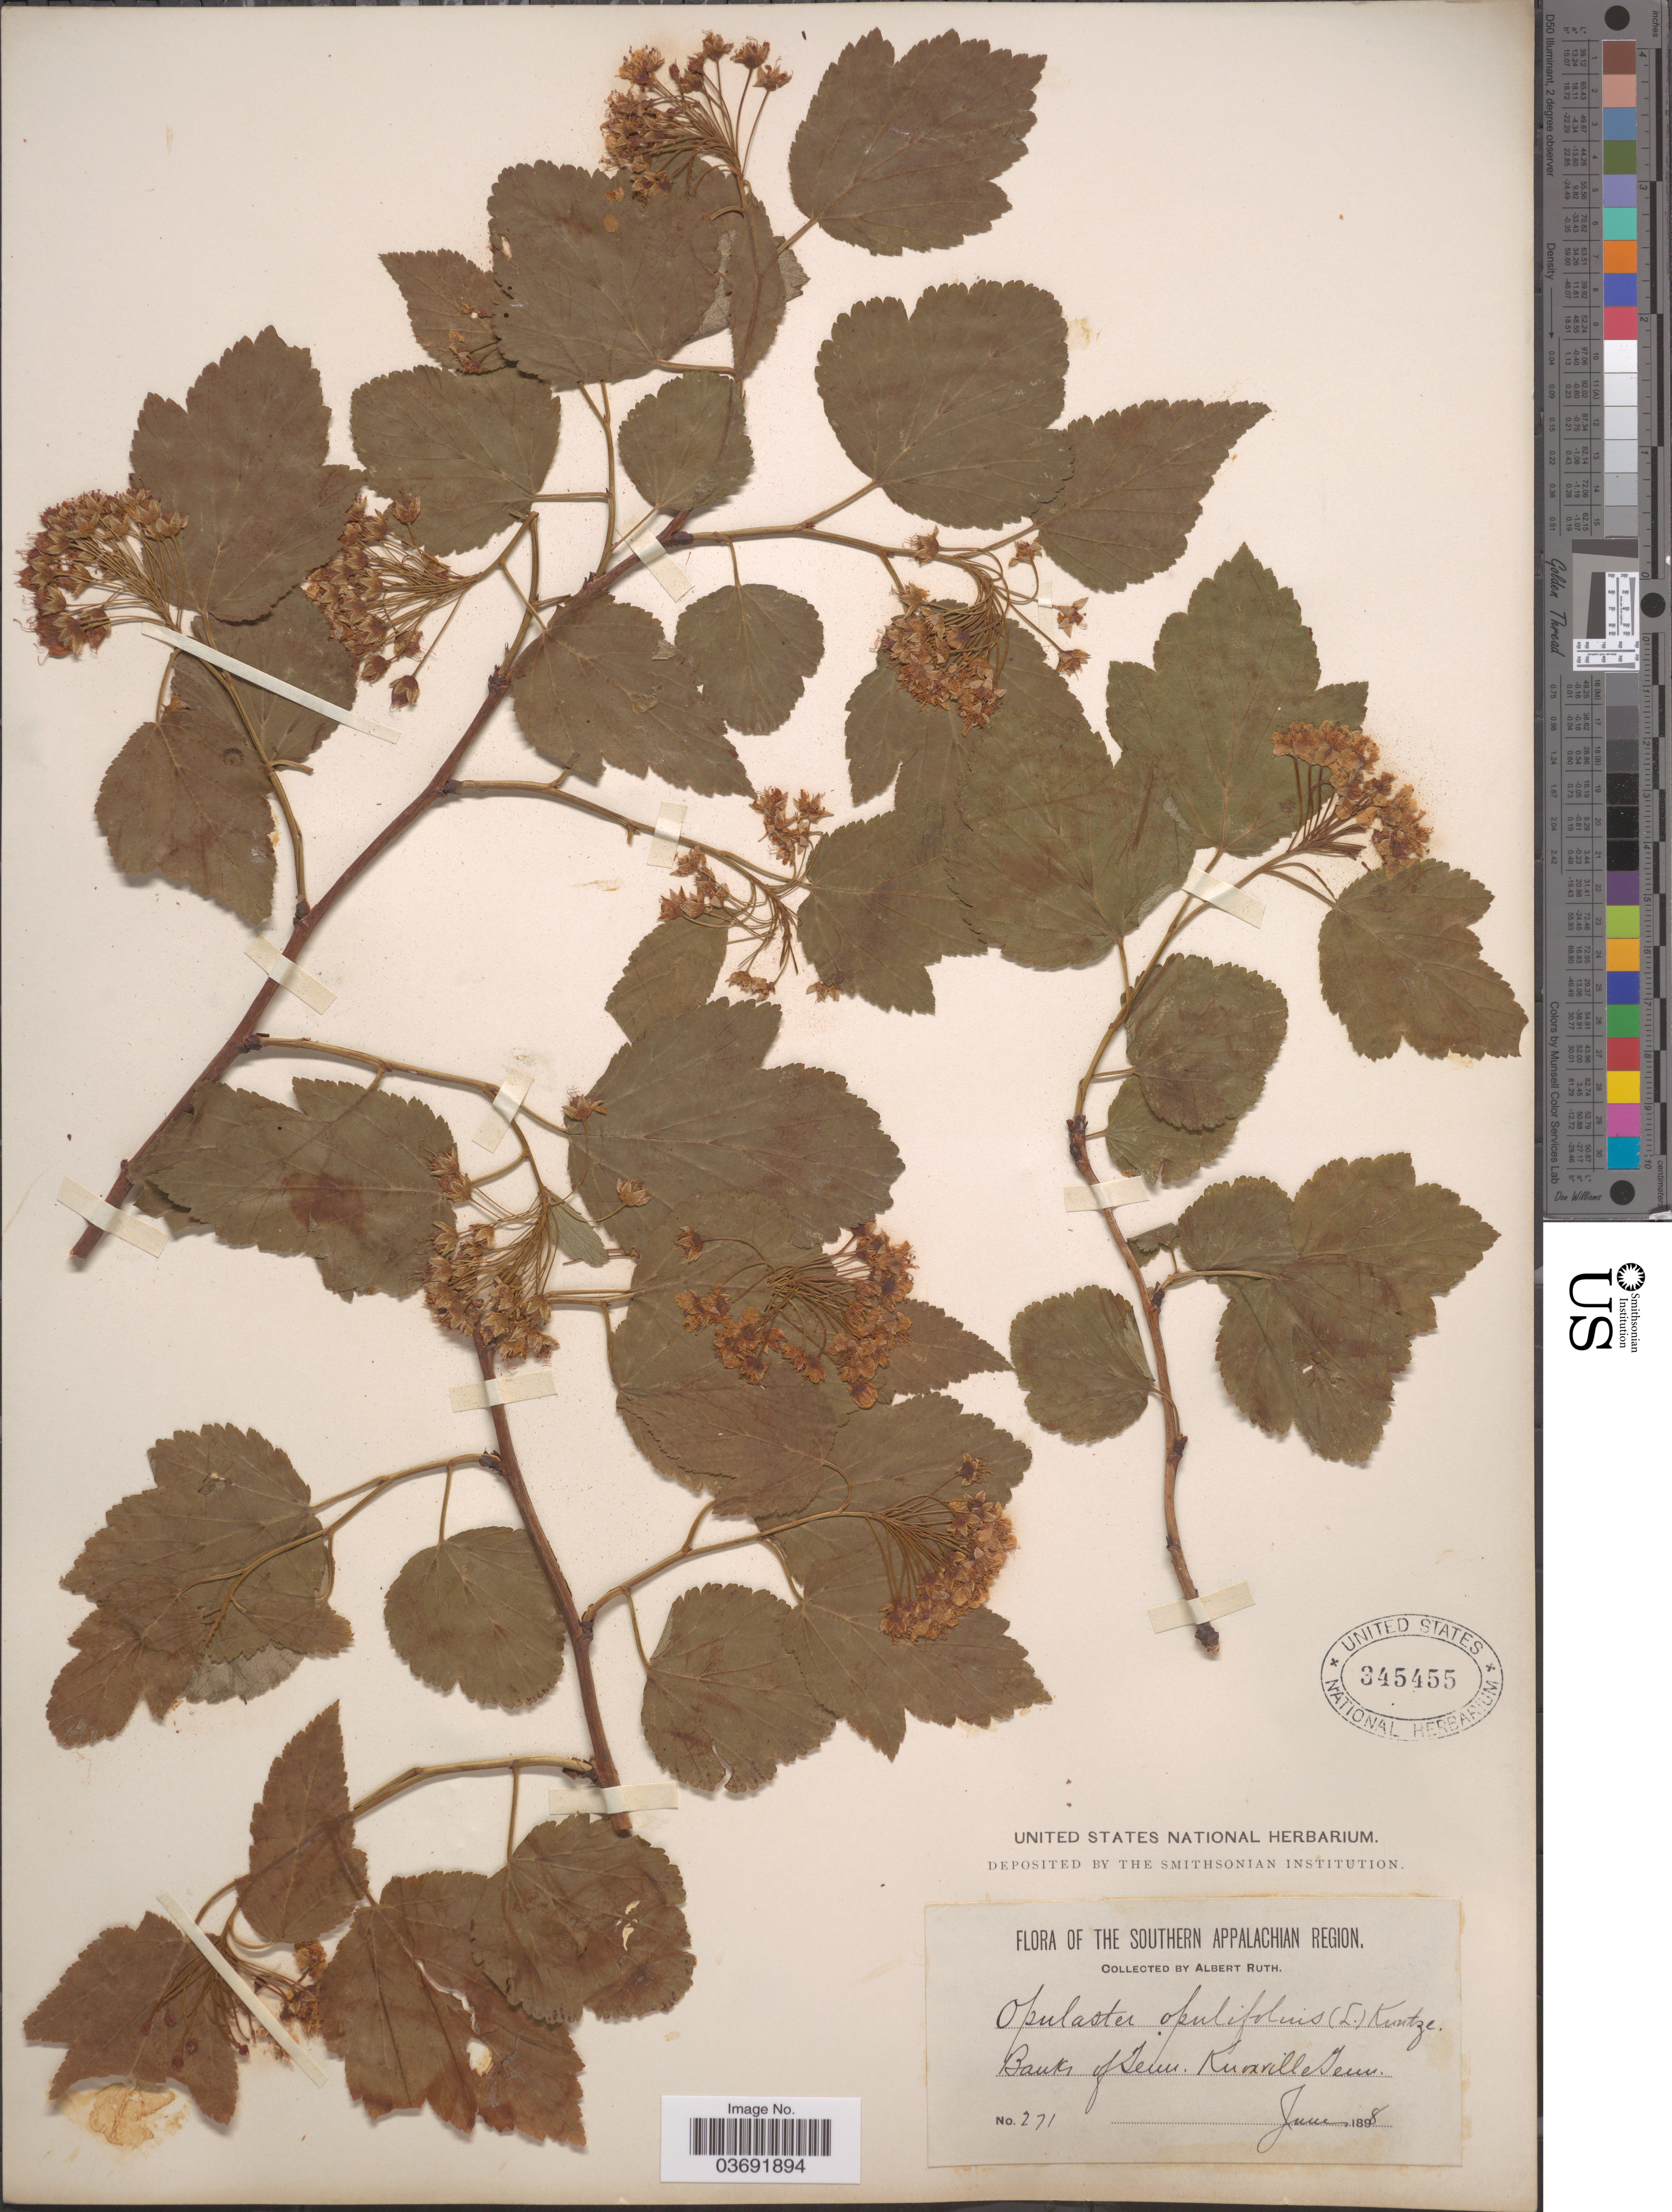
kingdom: Plantae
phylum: Tracheophyta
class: Magnoliopsida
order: Rosales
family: Rosaceae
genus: Physocarpus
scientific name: Physocarpus intermedius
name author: (Rydb.) C.K. Schneid.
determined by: Strong, Mark T., (BOT), Smithsonian Institution - National Museum of Natural History (UNITED STATES)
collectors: A. Ruth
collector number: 271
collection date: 1898-06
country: United States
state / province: Tennessee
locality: Southern Appalachian Region. Banks of Tenn. Knoxville Tenn.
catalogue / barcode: US 345455